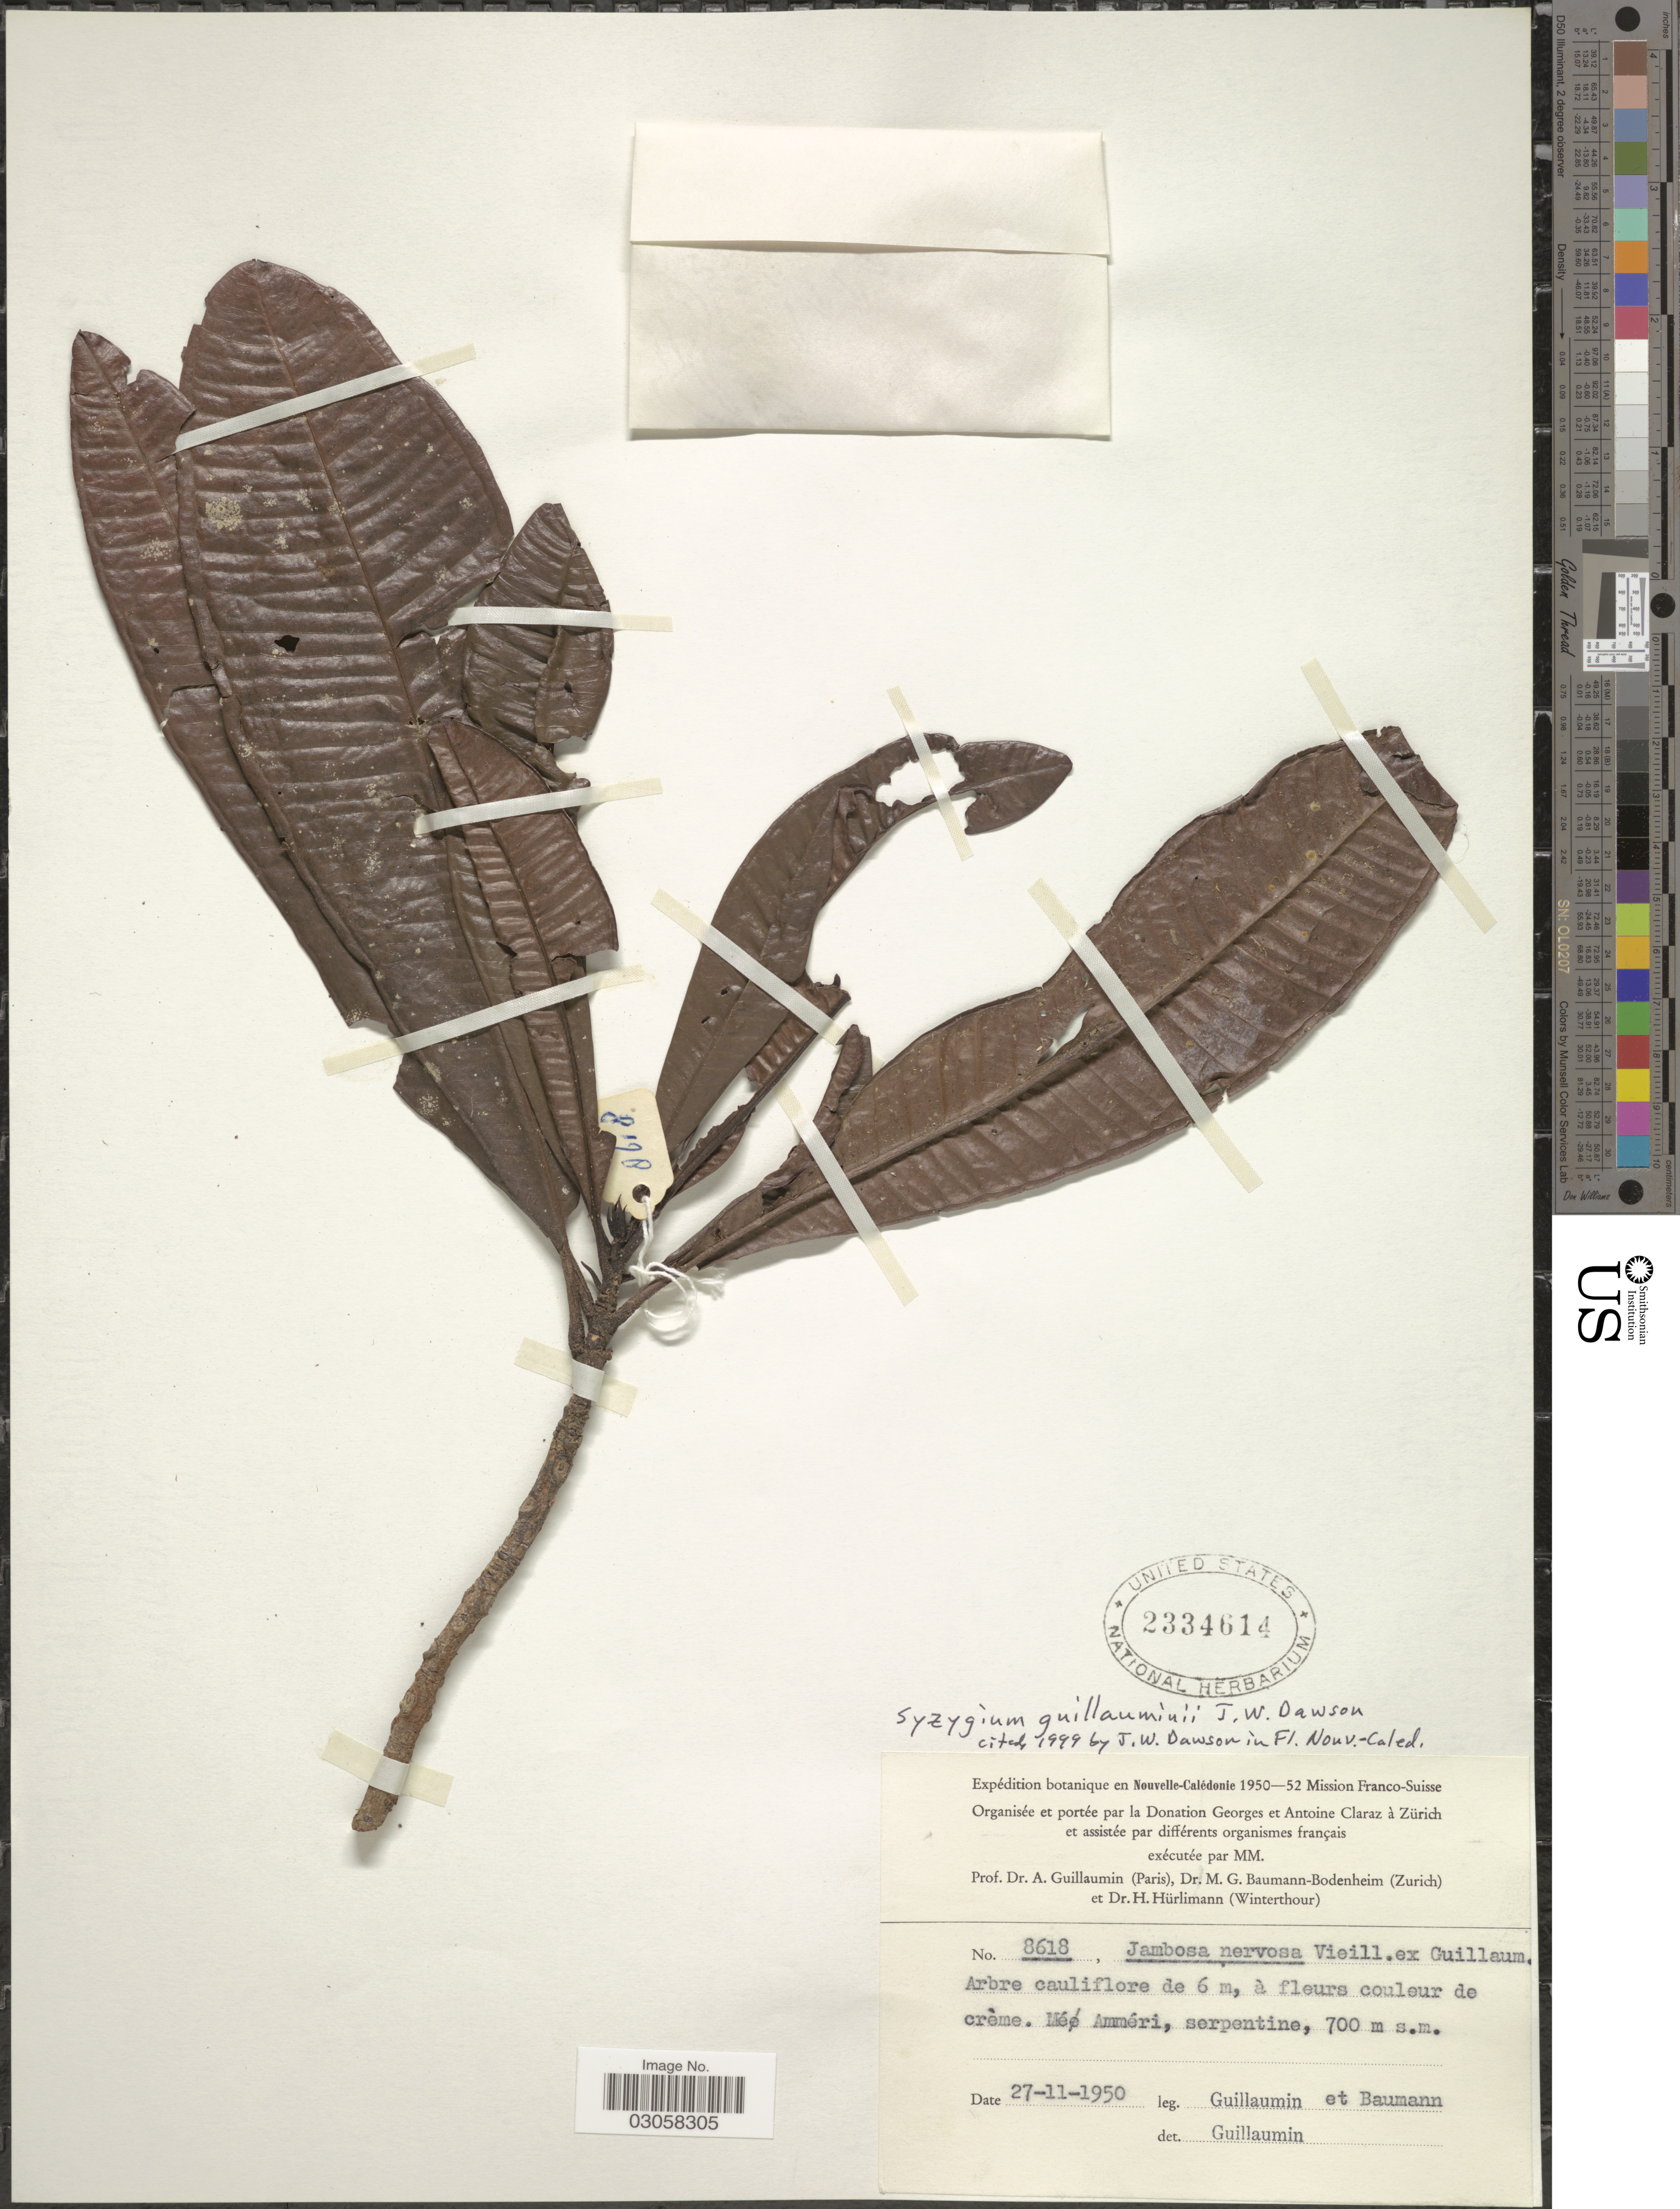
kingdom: Plantae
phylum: Tracheophyta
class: Magnoliopsida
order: Myrtales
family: Myrtaceae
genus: Syzygium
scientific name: Syzygium guillauminii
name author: J.W. Dawson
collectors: A. Guillaumin & M. G. Baumann-Bodenheim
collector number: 8618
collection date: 1950-11-27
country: New Caledonia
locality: Nouvelle-Calédonie. Mé Amméri, serpentine.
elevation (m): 700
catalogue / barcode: US 2334614